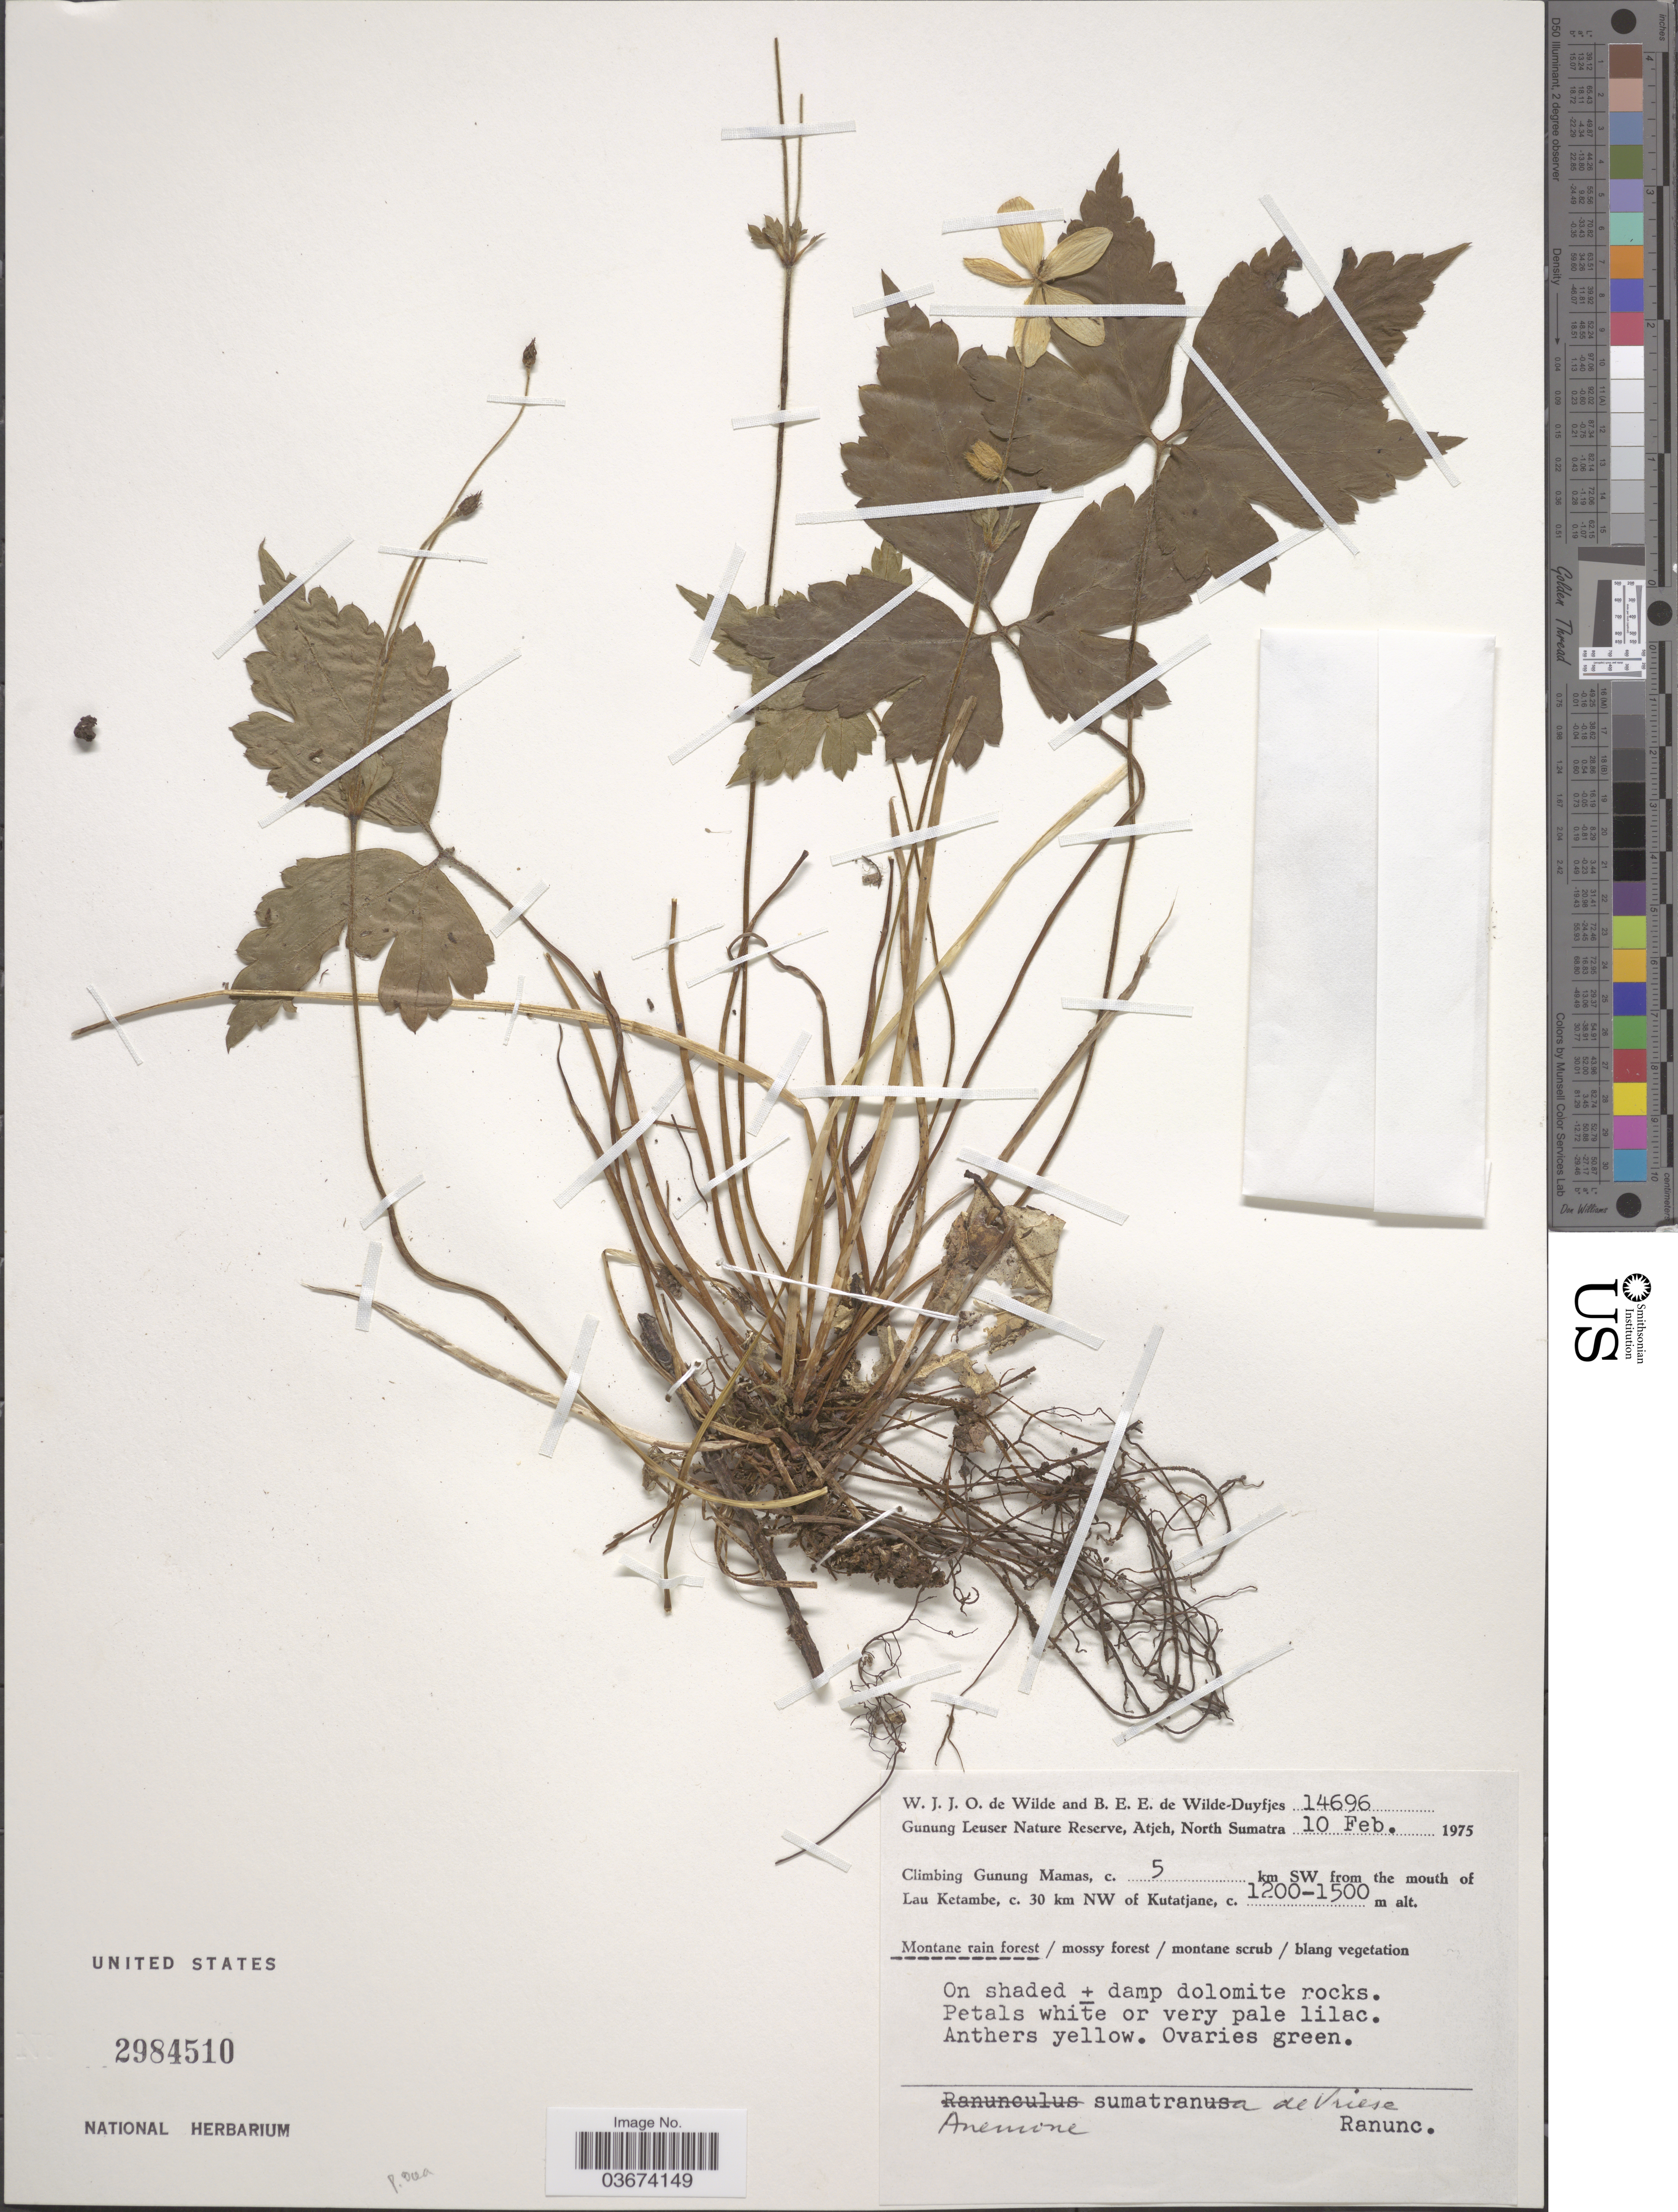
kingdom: Plantae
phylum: Tracheophyta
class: Magnoliopsida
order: Ranunculales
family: Ranunculaceae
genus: Anemone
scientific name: Anemone sumatrana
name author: de Vriese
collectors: W. J. de Wilde & B. E. de Wilde-Duyfjes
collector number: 14696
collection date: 1975-02-10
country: Indonesia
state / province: Sumatra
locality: Gunung Leuser Nature Reserve, Atjeh, North Sumatra. Climbing Gunung Mamas, c. 5 km SW from the mouth of Lau Ketambe, c. 30 km NW of Kutatjane.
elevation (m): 1200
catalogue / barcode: US 2984510